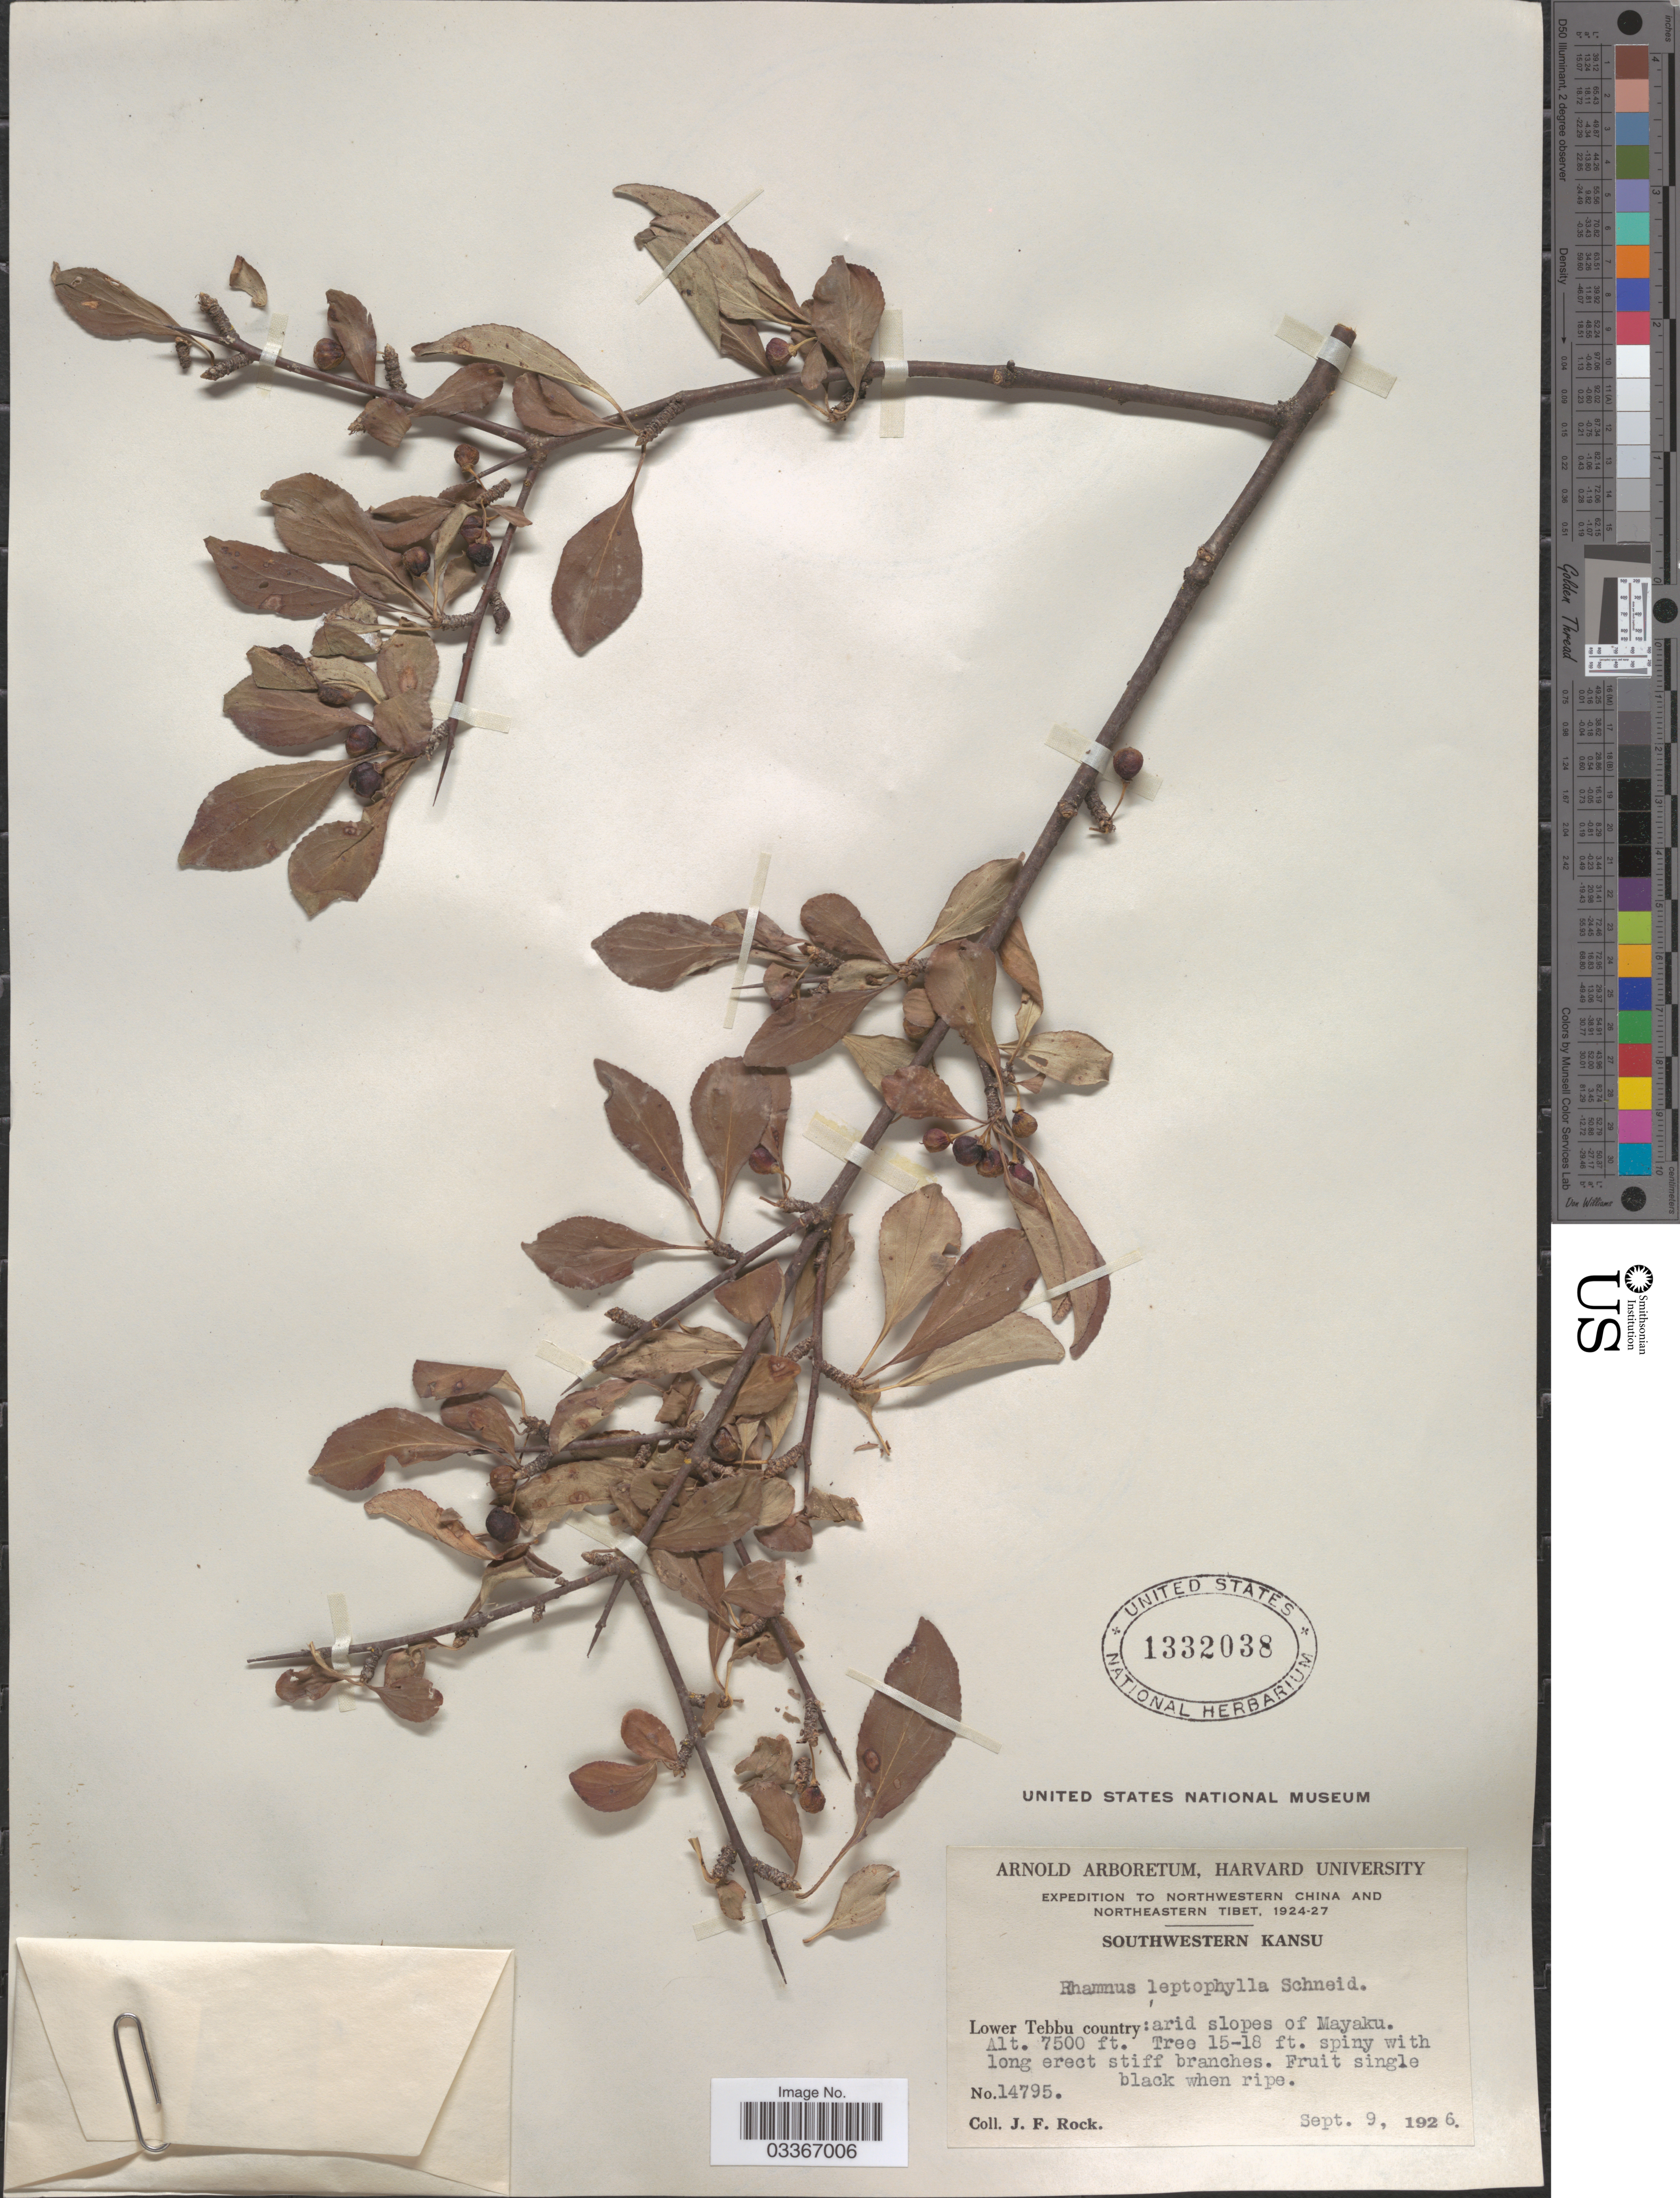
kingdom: Plantae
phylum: Tracheophyta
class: Magnoliopsida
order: Rosales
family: Rhamnaceae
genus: Rhamnus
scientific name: Rhamnus leptophylla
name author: C.K. Schneid.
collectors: J. Rock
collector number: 14795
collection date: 1926-09-09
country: China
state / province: Gansu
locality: Northwestern China. Southwestern Kansu. Lower Tebbu county: arid slopes of Mayaku.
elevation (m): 2286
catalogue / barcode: US 1332038